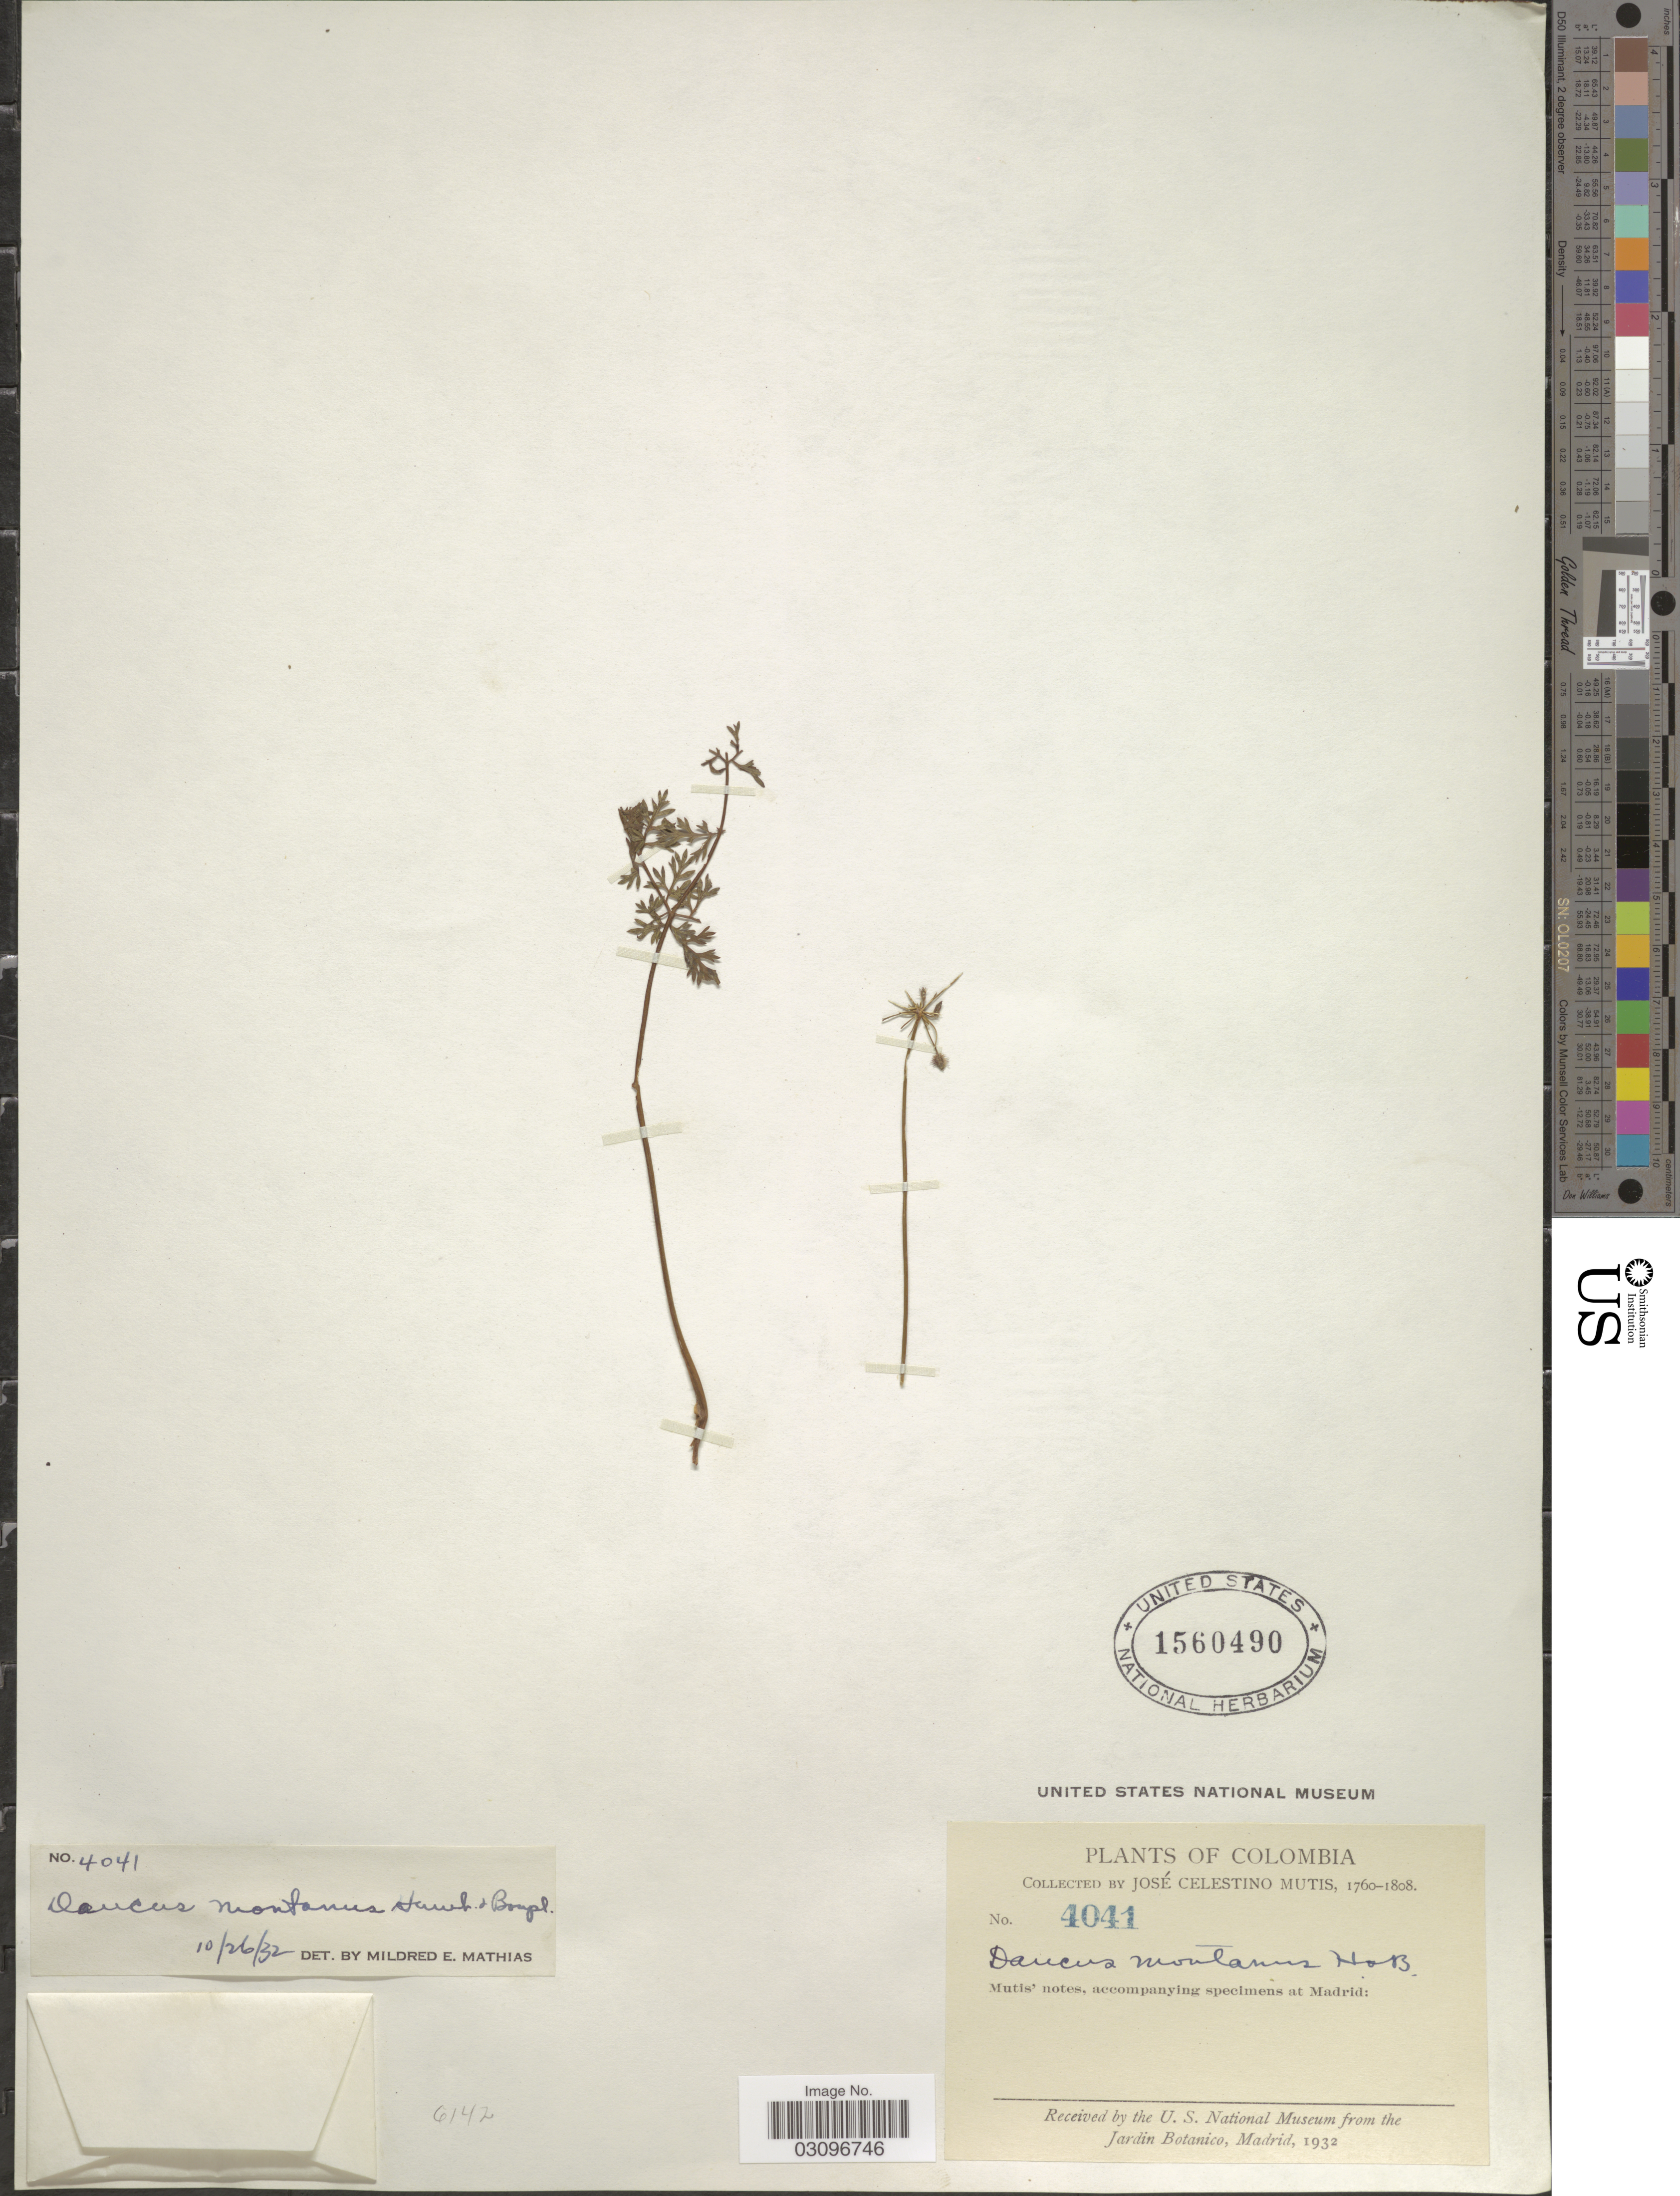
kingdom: Plantae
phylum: Tracheophyta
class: Magnoliopsida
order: Apiales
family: Apiaceae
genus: Daucus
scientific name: Daucus montanus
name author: Humb. & Bonpl. ex Spreng.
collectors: J. C. B. Mutis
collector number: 4041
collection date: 1760/1808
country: Colombia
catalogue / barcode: US 1560490